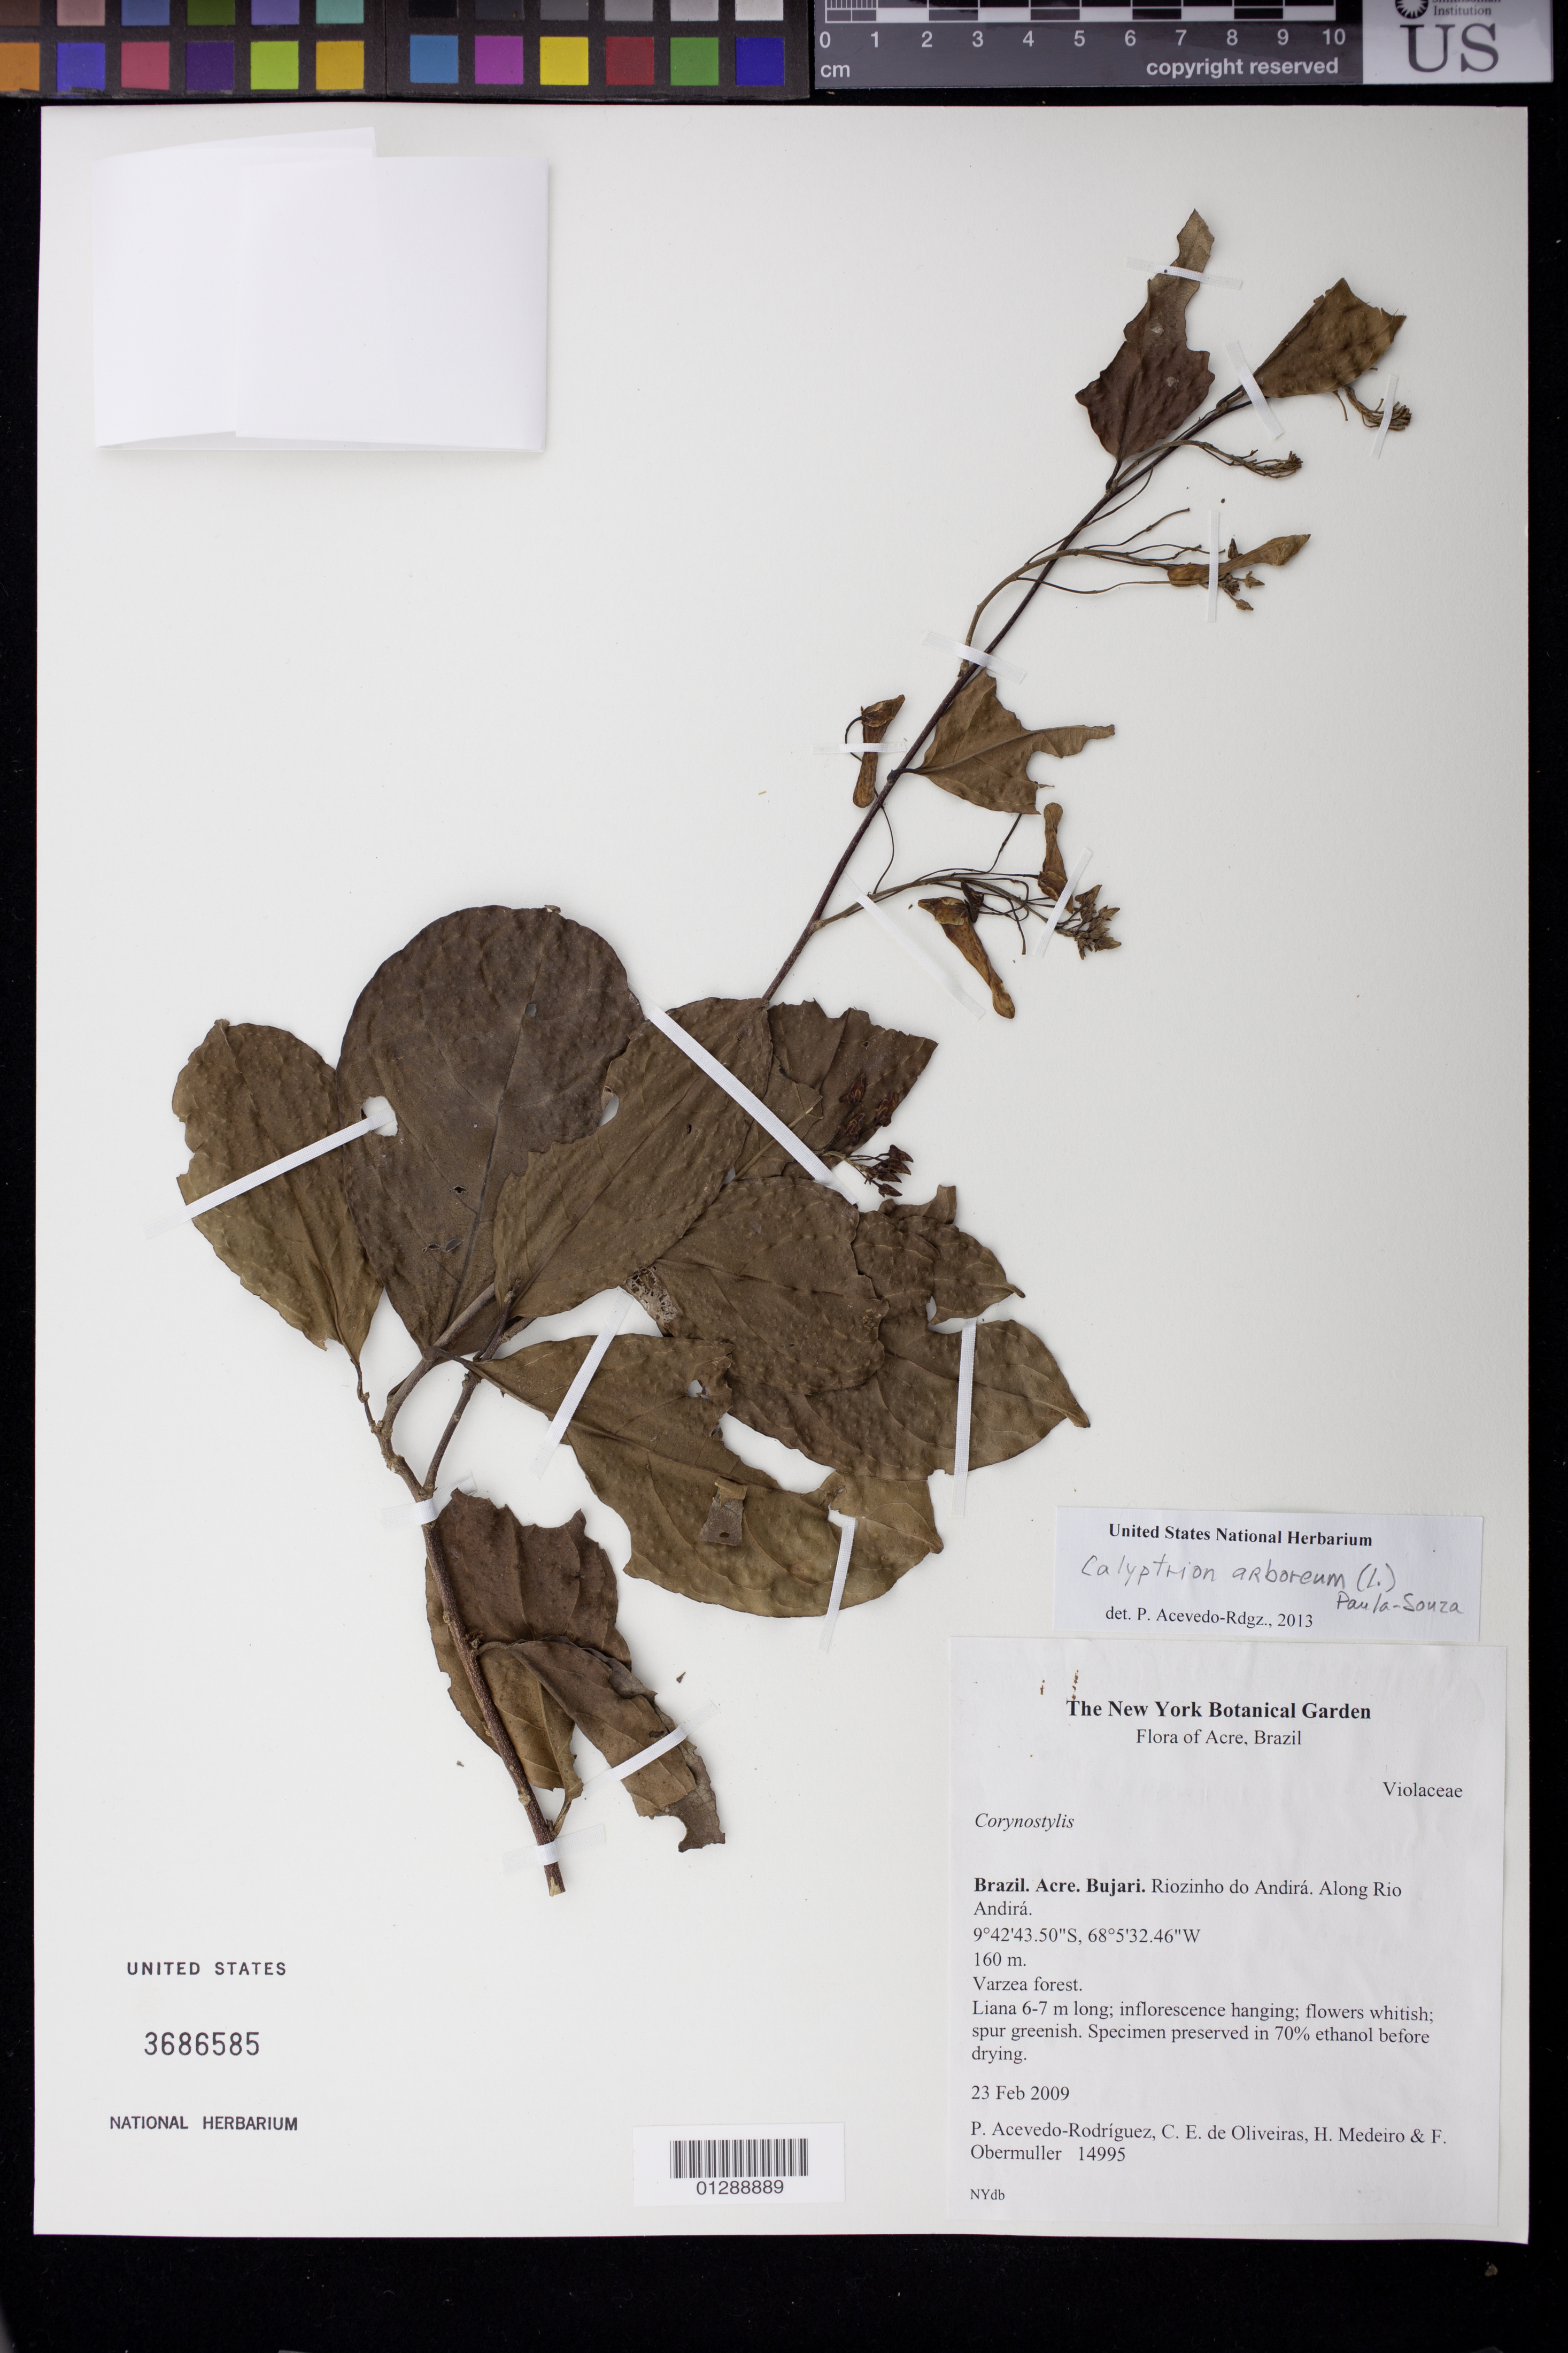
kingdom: Plantae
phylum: Tracheophyta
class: Magnoliopsida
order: Malpighiales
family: Violaceae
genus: Calyptrion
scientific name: Calyptrion arboreum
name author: (L.) Paula-Souza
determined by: Acevedo-Rodríguez, P., (BOT), Smithsonian Institution - National Museum of Natural History (UNITED STATES)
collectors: P. Acevedo-Rodr., C. E. de Oliveiras, H. Medeiro & F. A. Obermuller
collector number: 14995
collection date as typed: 23 Feb 2009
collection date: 2009-02-23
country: Brazil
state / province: Acre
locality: Acre; Muncipio Bujarí, Riocinho Anjira. Along Rio Anjira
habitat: Varzea forest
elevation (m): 160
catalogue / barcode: US 3686585